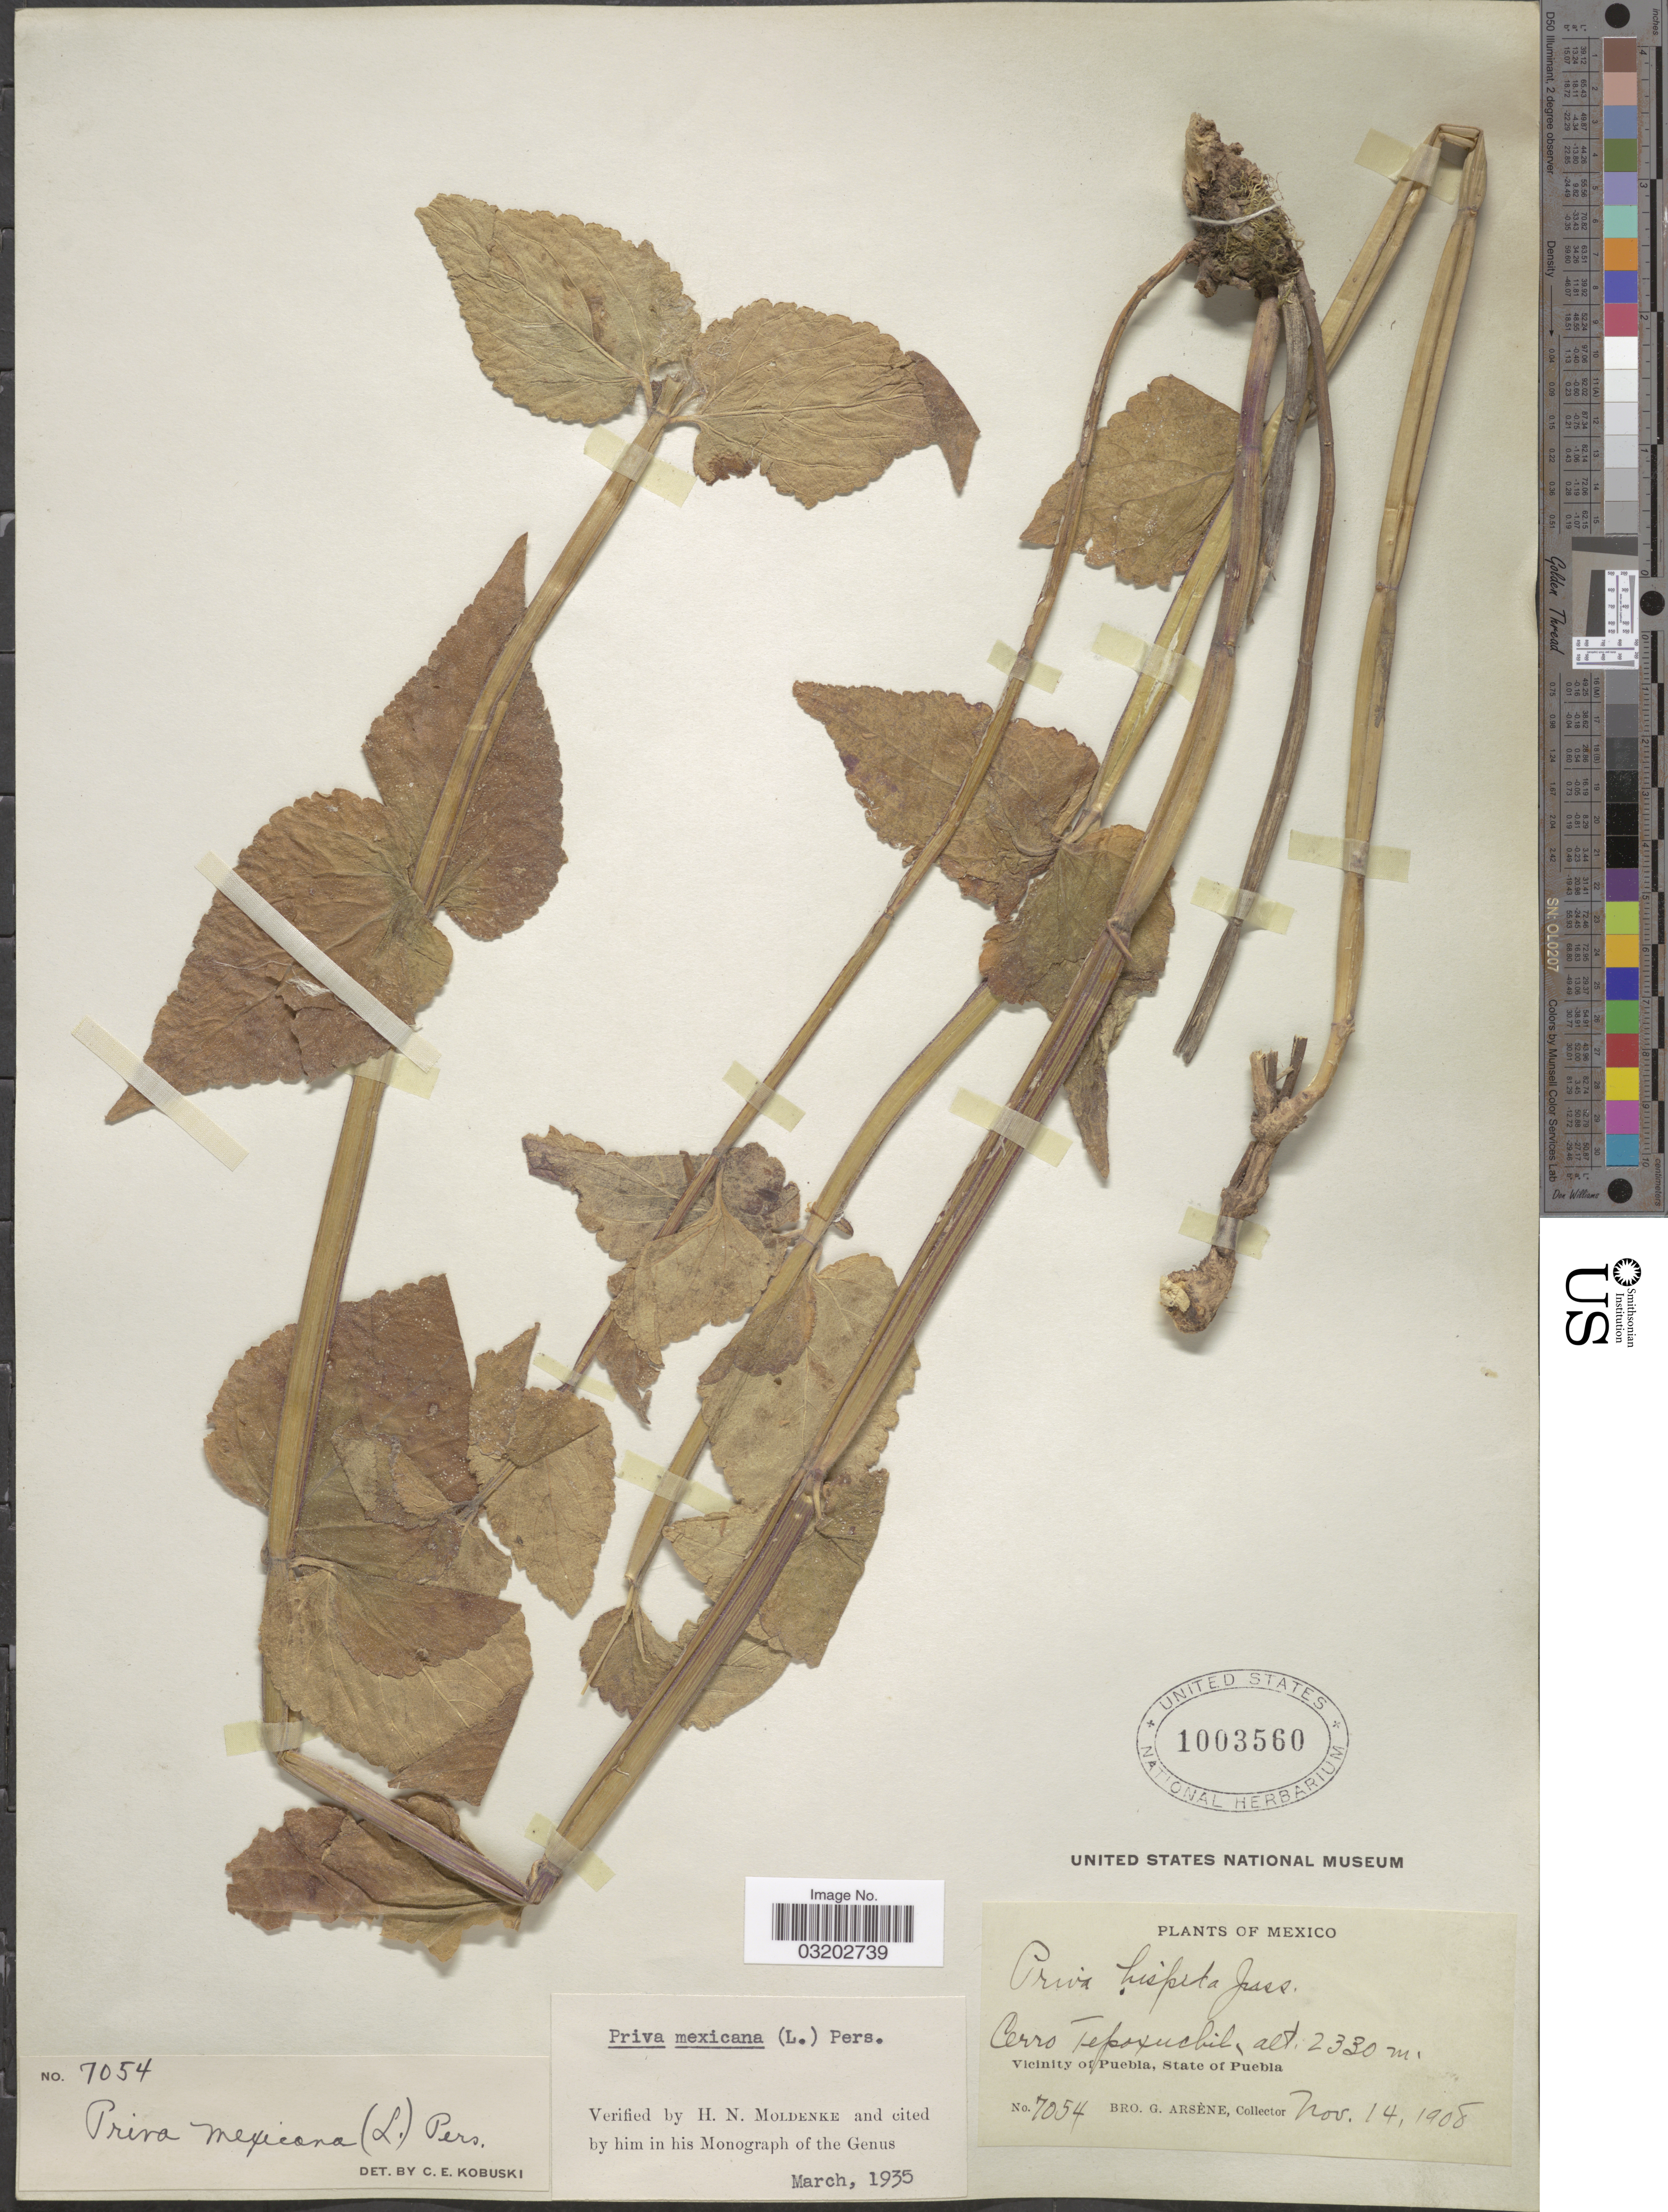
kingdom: Plantae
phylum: Tracheophyta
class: Magnoliopsida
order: Lamiales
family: Verbenaceae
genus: Priva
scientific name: Priva mexicana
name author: (L.) Pers.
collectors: Bro. G. Arsène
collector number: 7054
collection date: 1908-11-14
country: Mexico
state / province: Puebla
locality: Cerro Tepoxuchil. Vicinity of Puebla.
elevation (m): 2330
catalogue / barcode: US 1003560